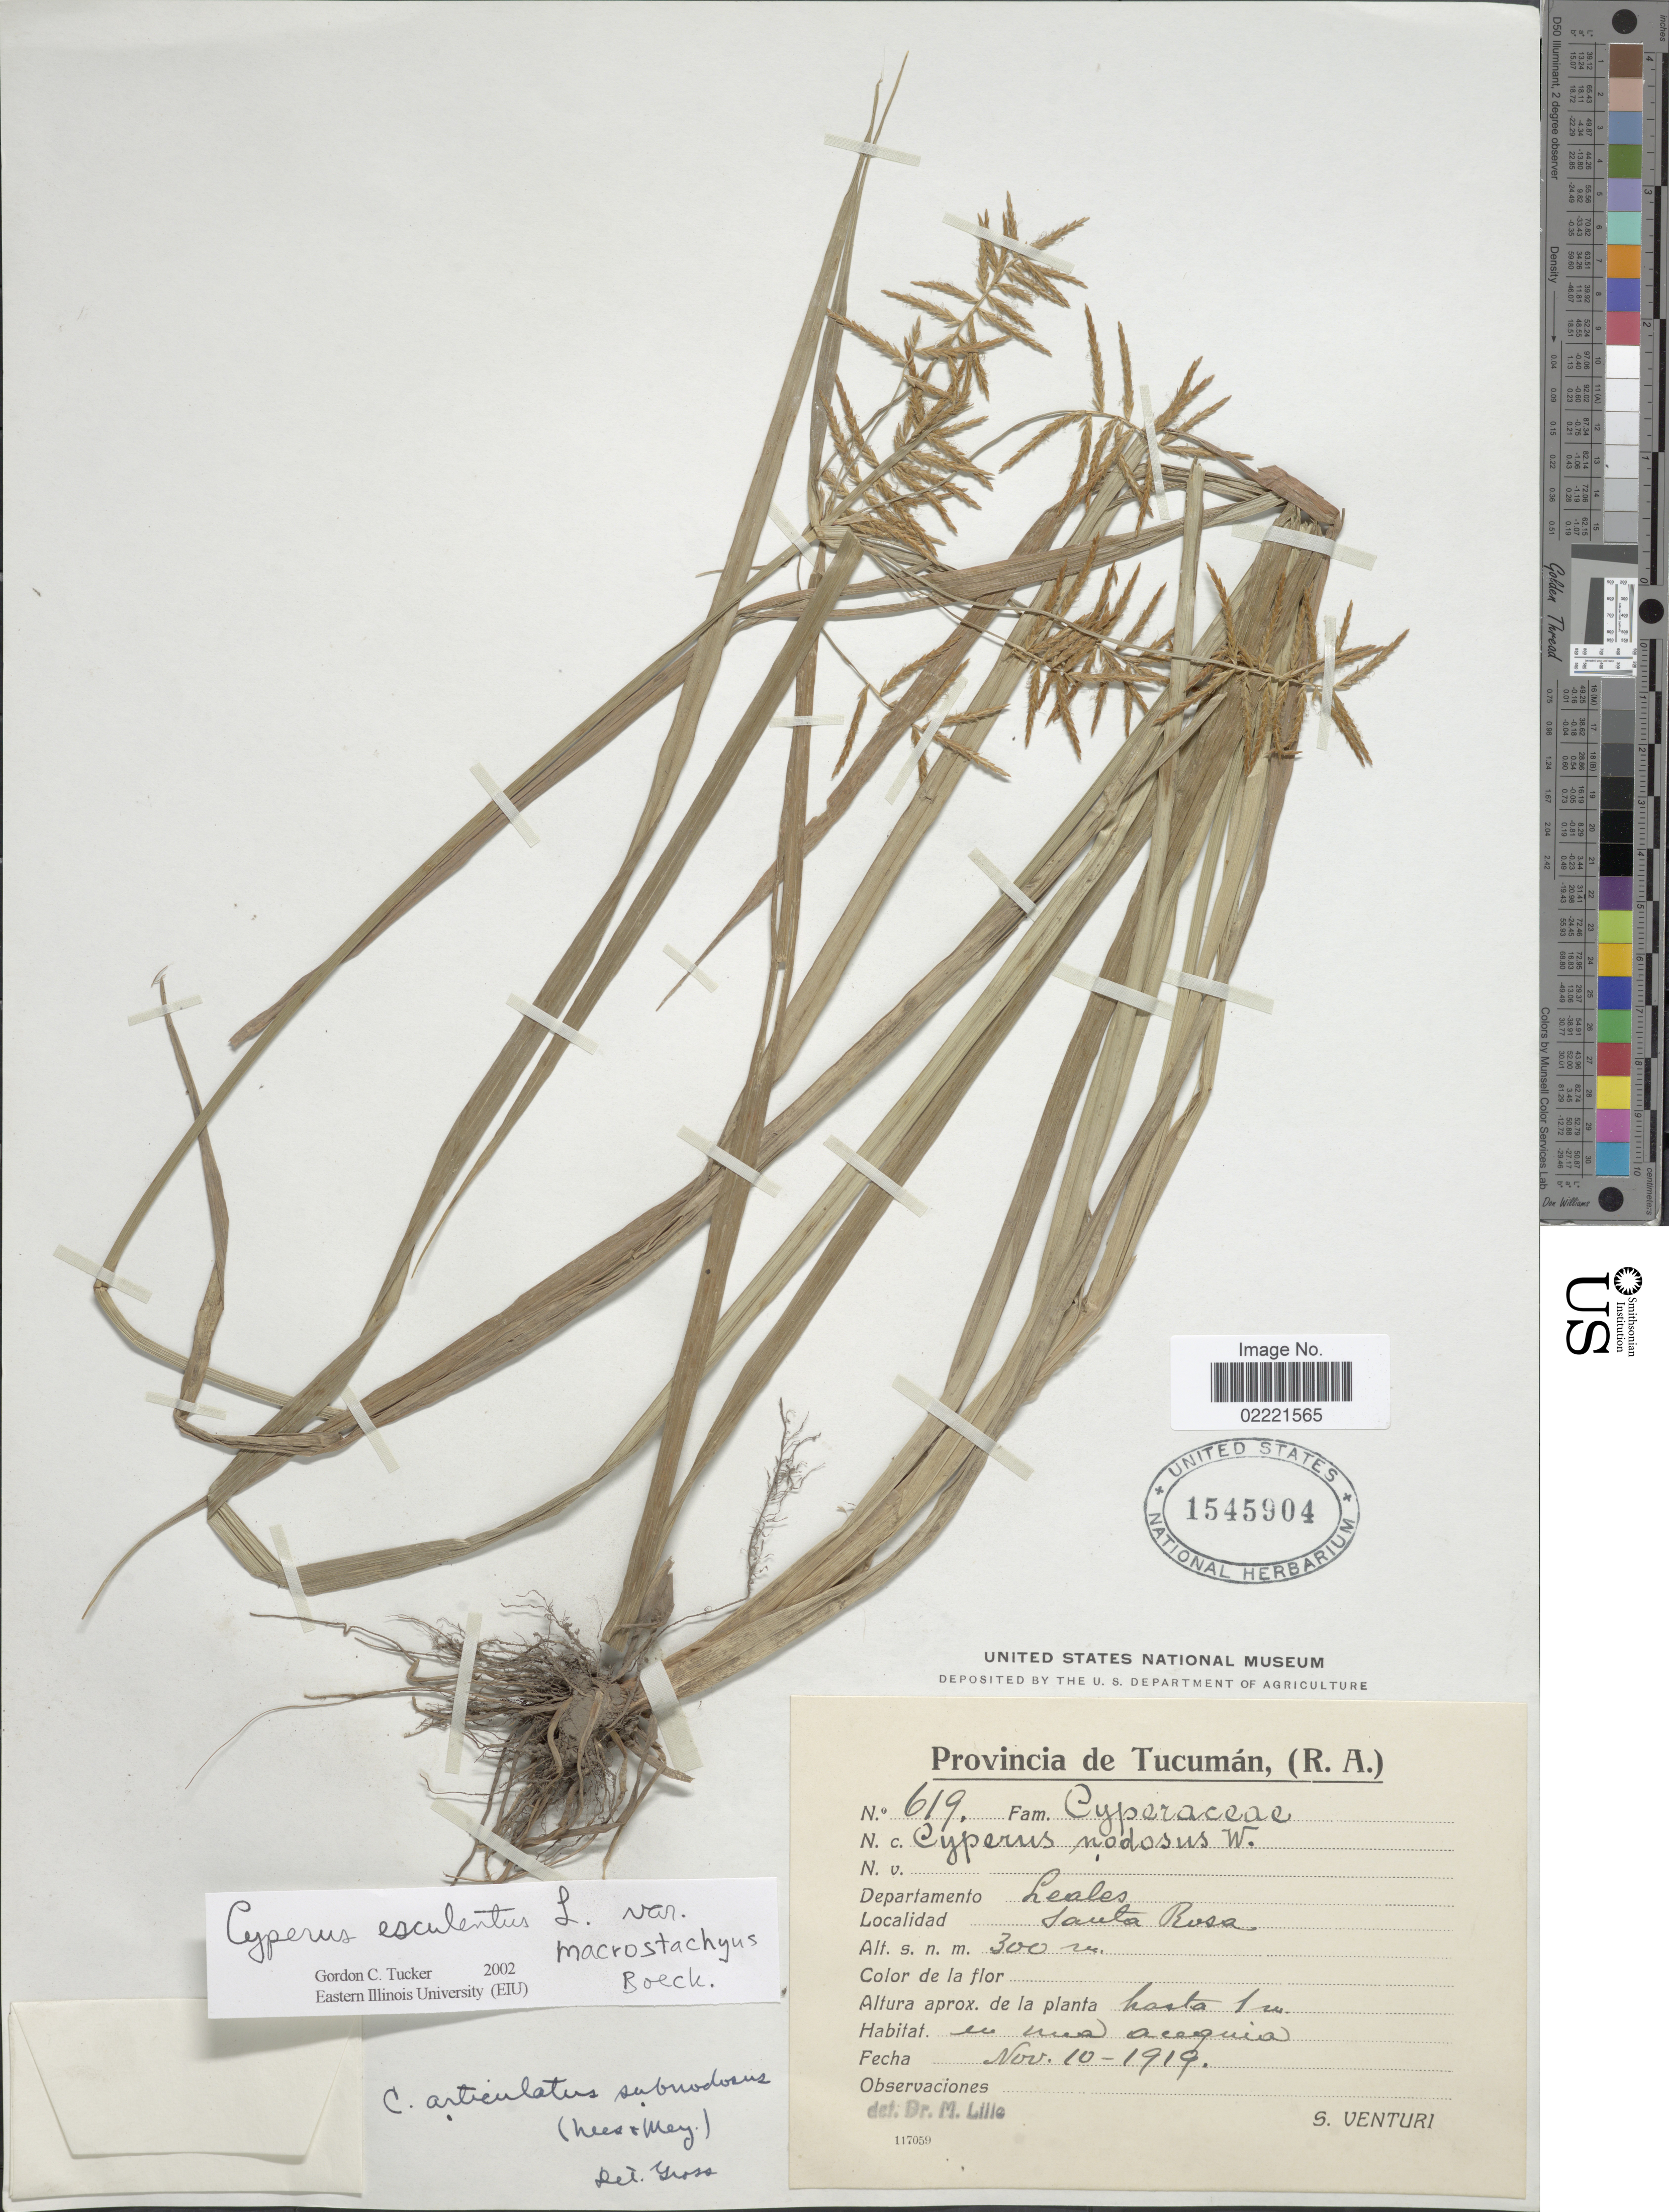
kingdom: Plantae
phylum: Tracheophyta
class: Liliopsida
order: Poales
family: Cyperaceae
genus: Cyperus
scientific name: Cyperus esculentus var. macrostachyus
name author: Boeckeler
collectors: S. Venturi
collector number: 3619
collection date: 1919-11-10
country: Argentina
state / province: Tucuman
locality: (R.A.) Departamento Leales, Santa Rosa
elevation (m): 300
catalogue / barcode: US 1545904